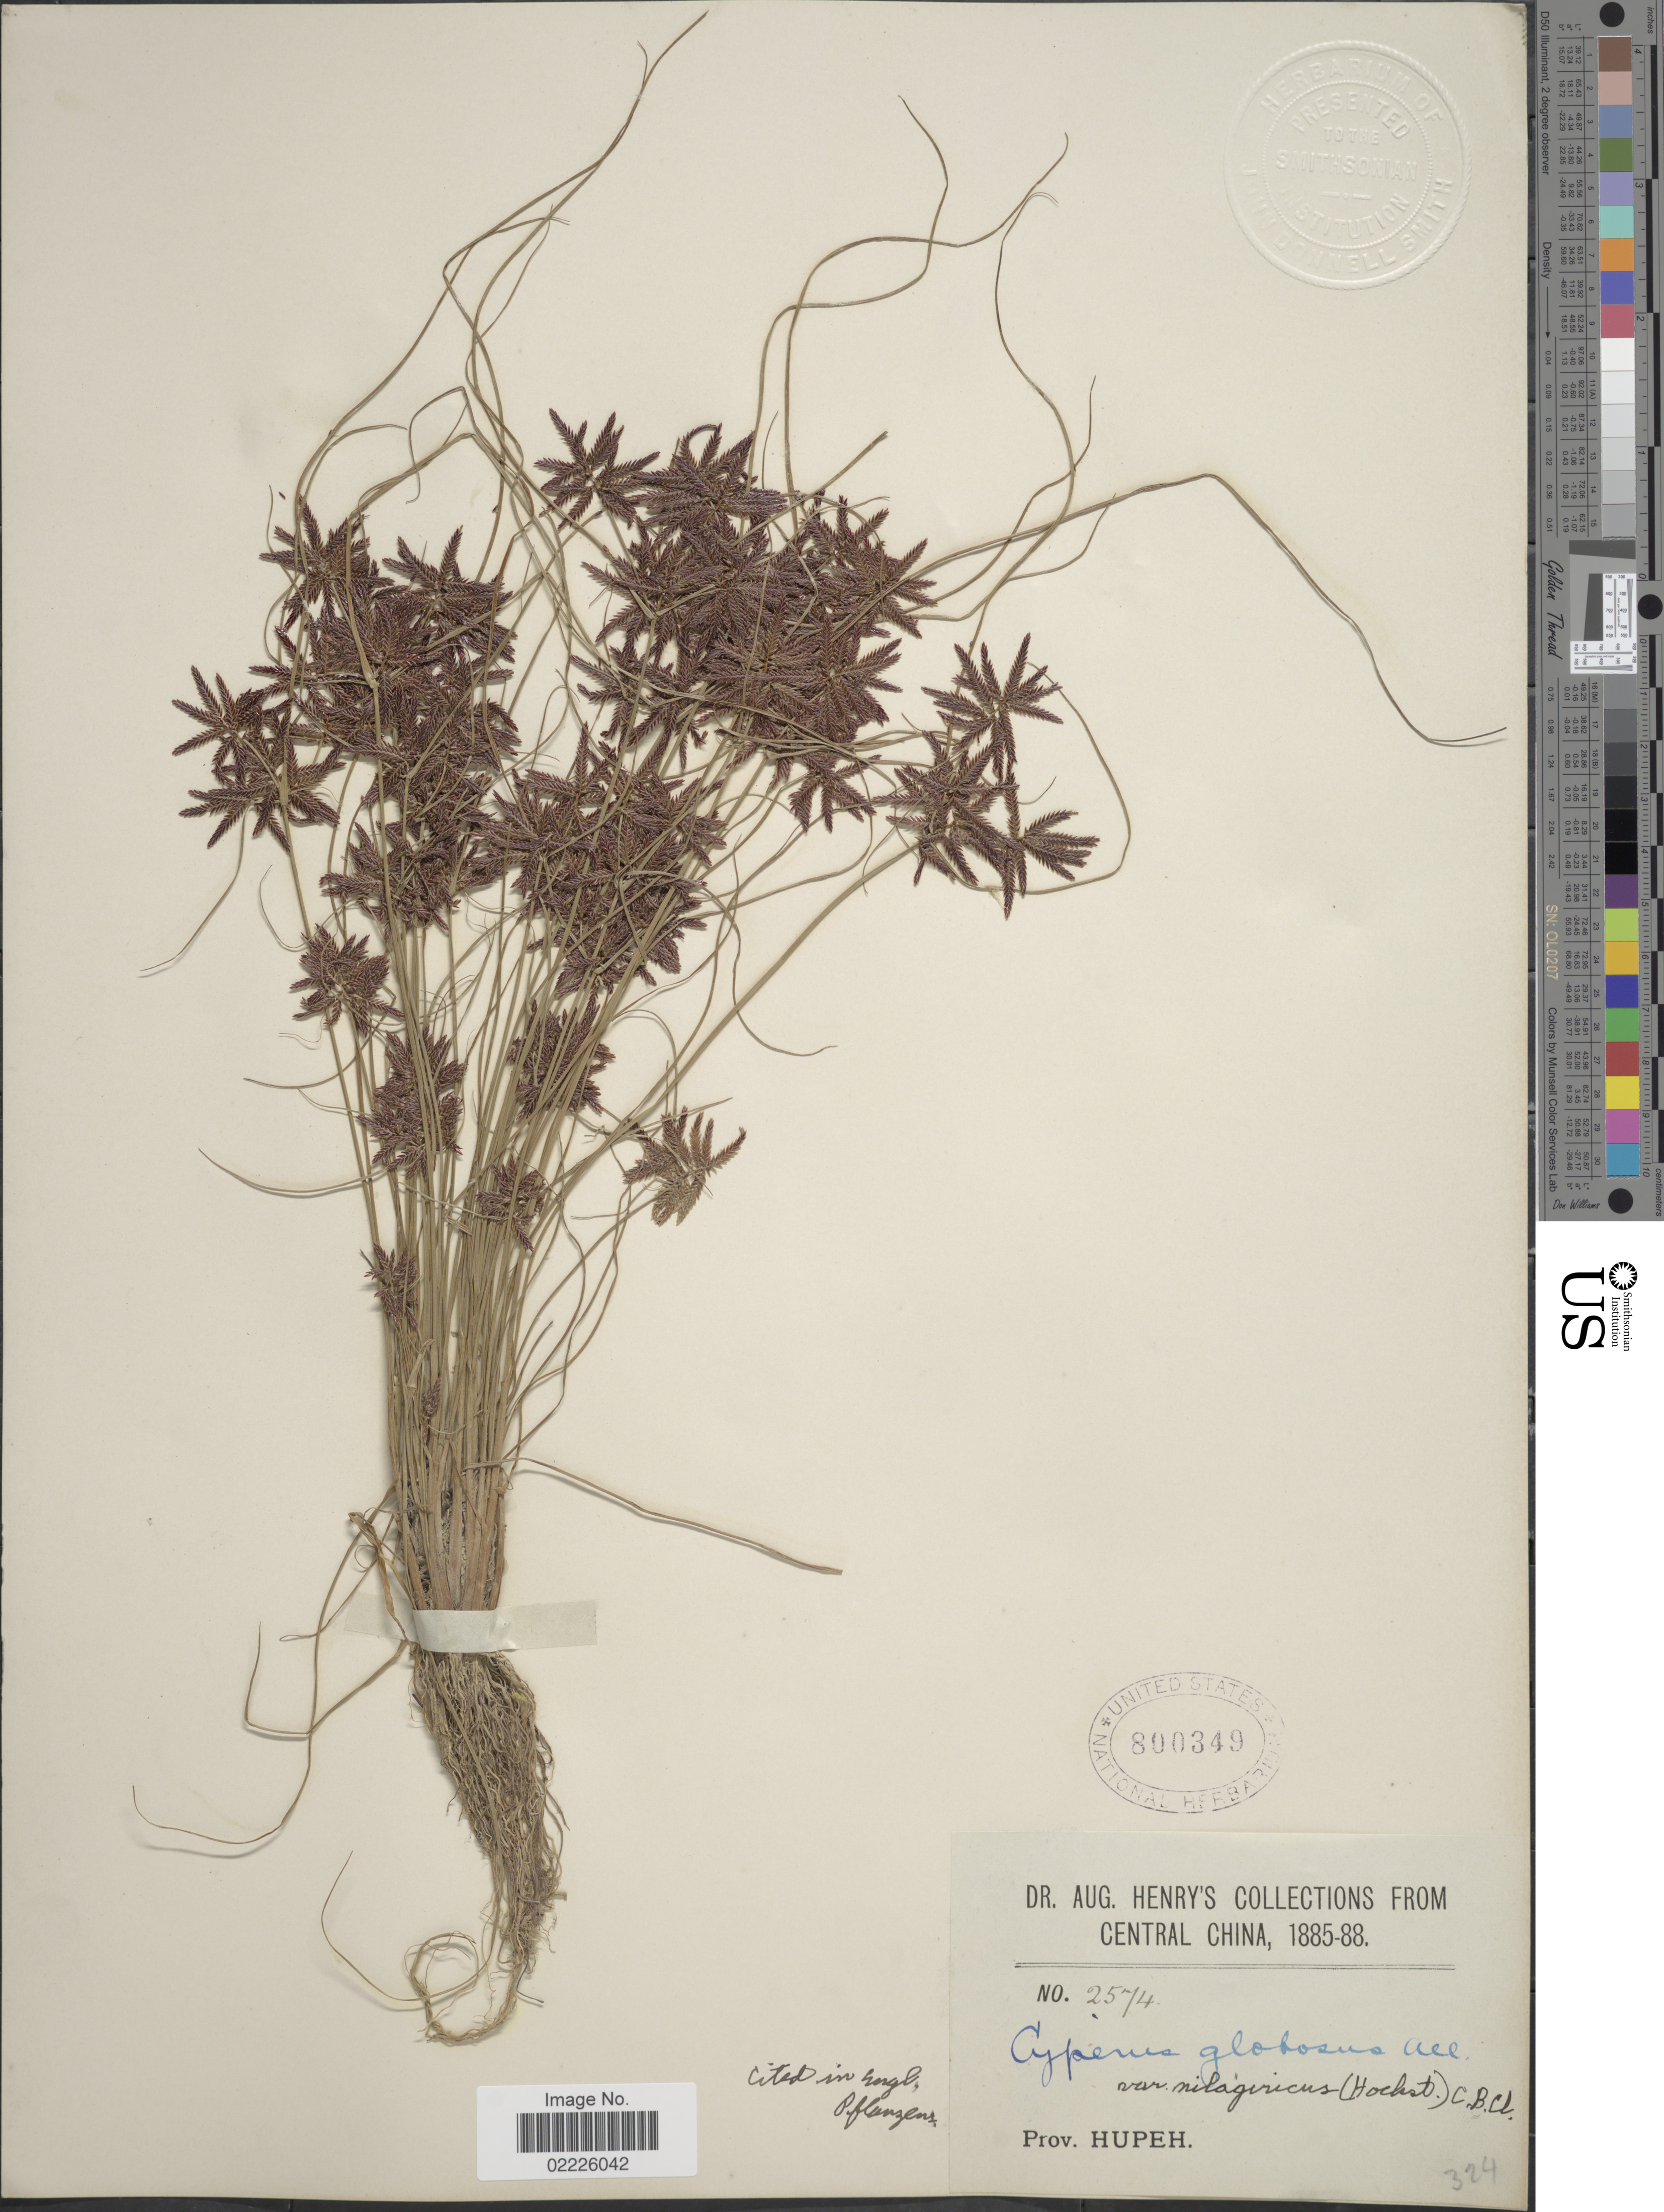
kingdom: Plantae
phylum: Tracheophyta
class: Liliopsida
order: Poales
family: Cyperaceae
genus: Cyperus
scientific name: Cyperus flavidus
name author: Retz.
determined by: Strong, Mark T., (BOT), Smithsonian Institution - National Museum of Natural History (UNITED STATES)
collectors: A. Henry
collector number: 2574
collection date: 1885/1888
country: China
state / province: Hubei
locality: Prov. Hupeh, Central China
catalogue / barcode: US 800349